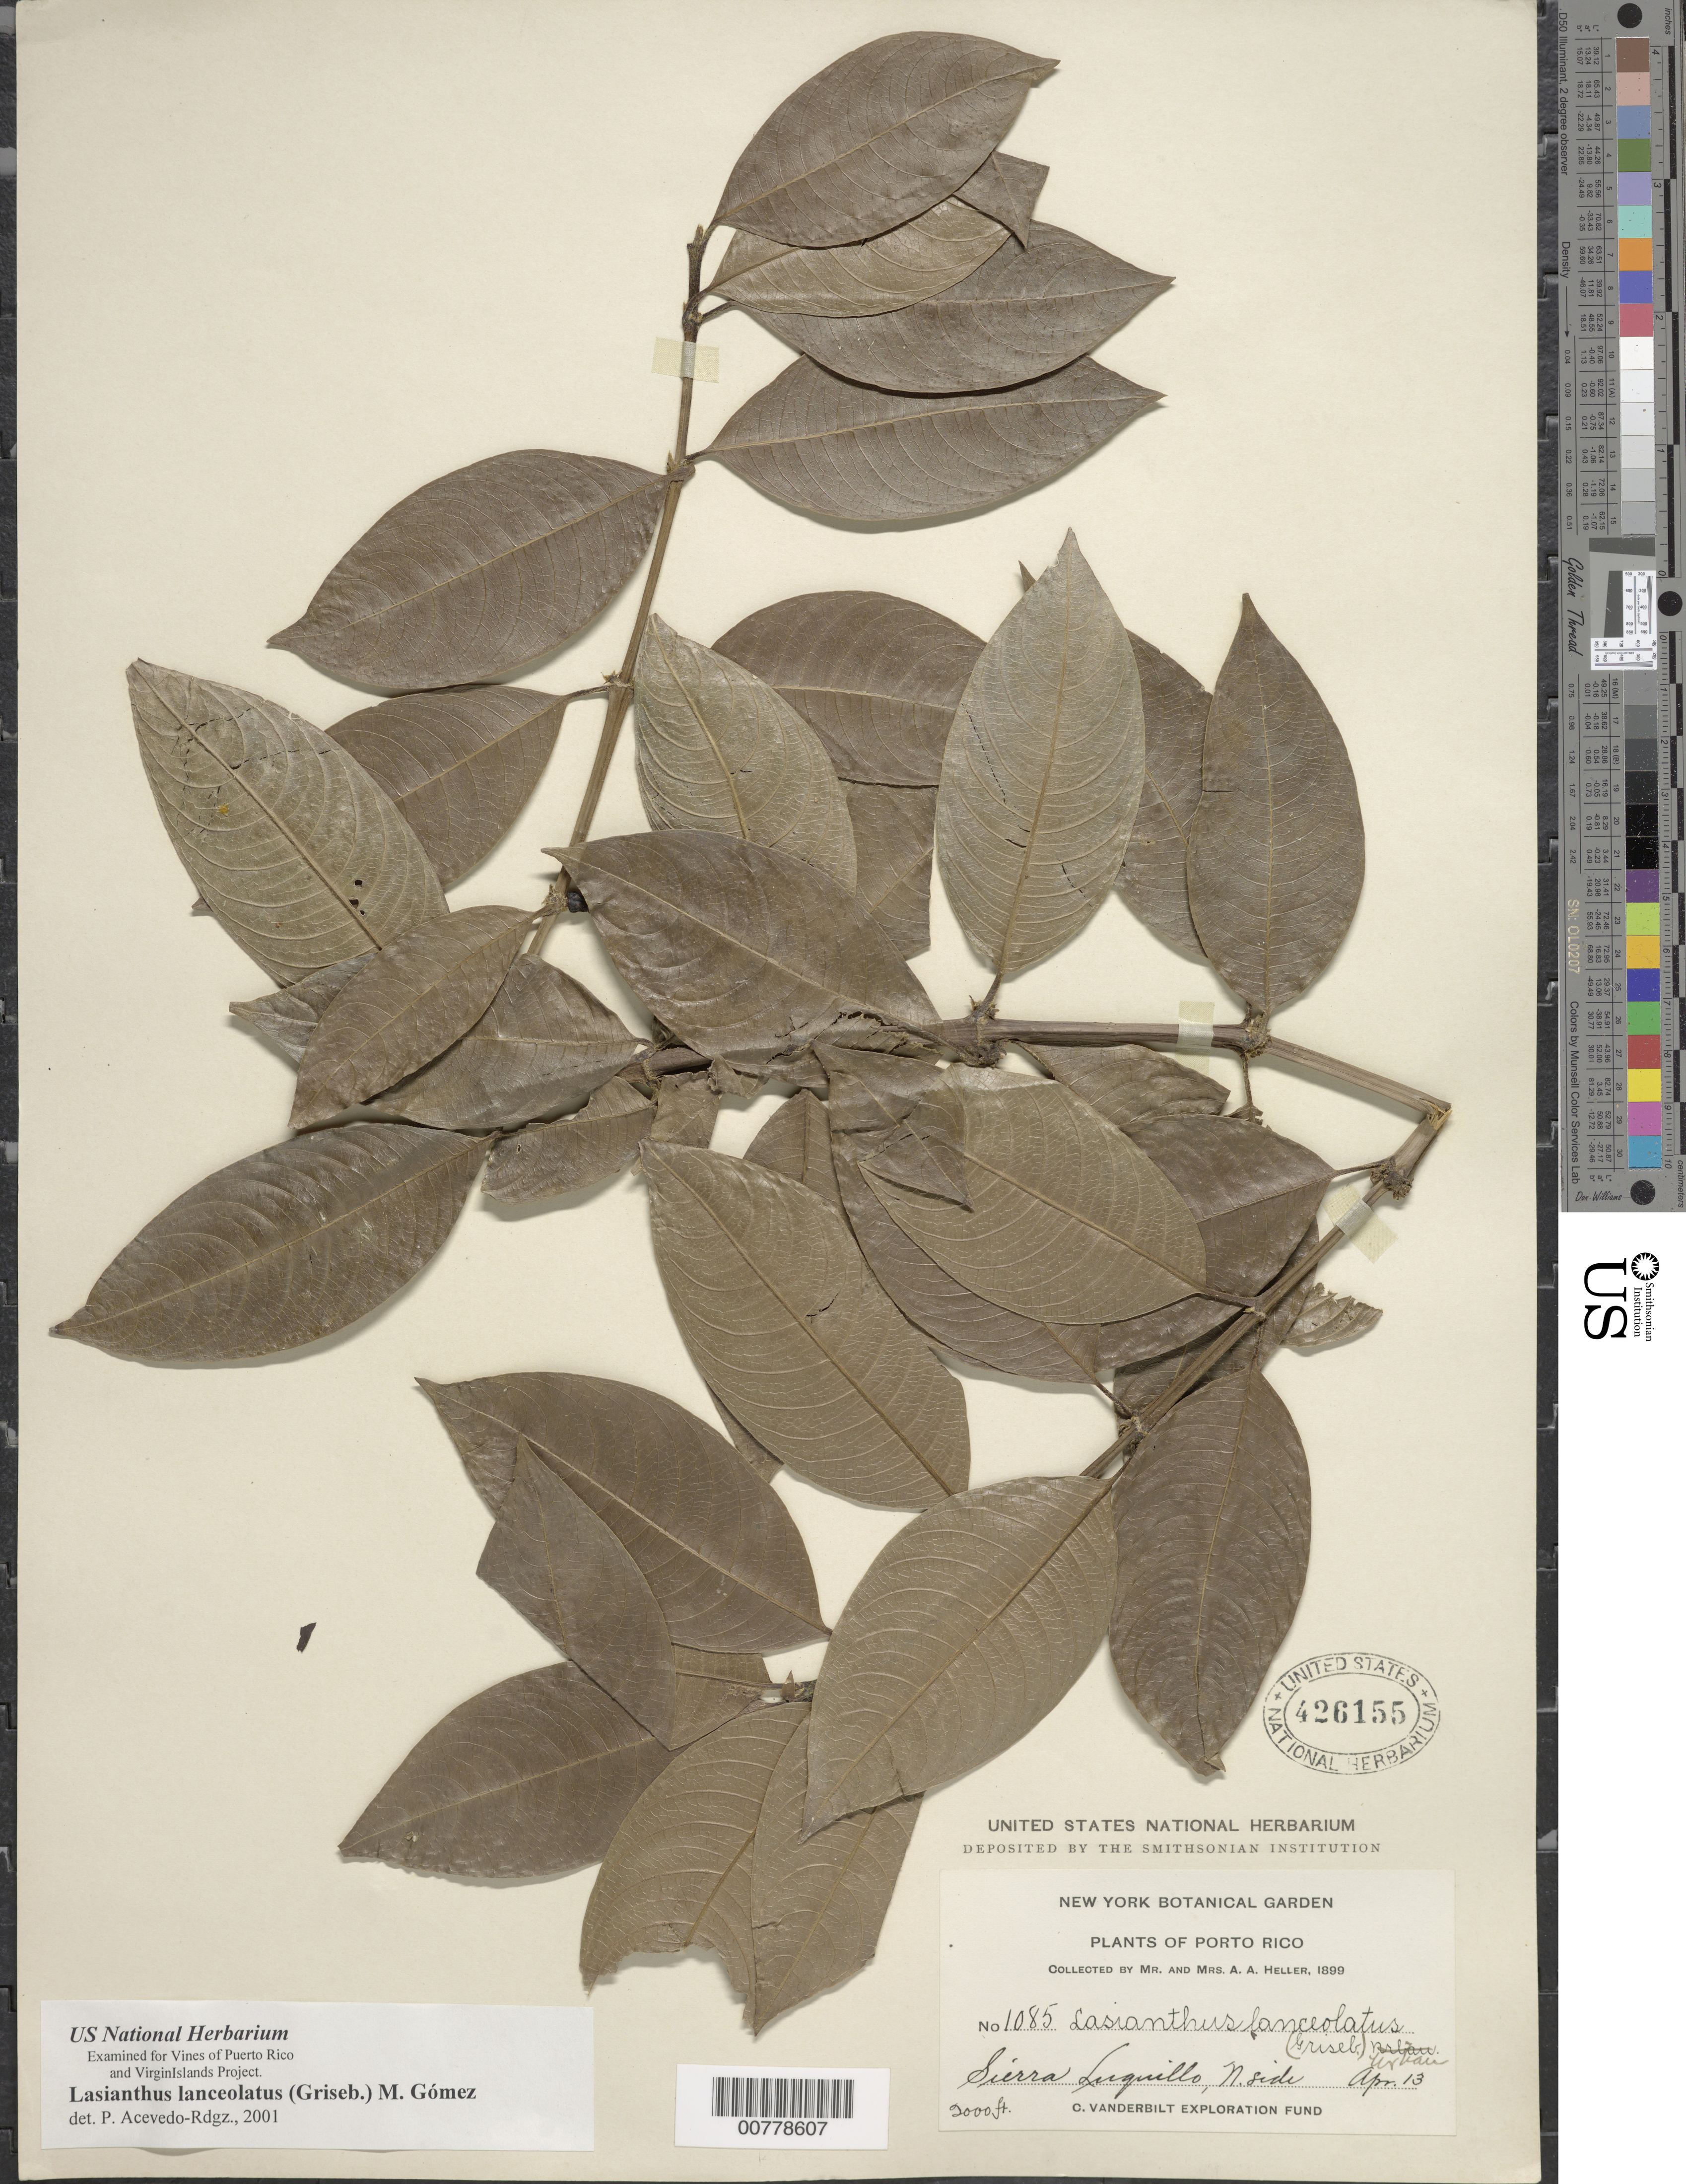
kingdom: Plantae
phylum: Tracheophyta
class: Magnoliopsida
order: Gentianales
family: Rubiaceae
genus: Lasianthus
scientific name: Lasianthus lanceolatus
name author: (Griseb.) Urb.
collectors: A. A. Heller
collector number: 1085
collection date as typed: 13 Apr 1899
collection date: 1899-04-13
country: Puerto Rico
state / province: Río Grande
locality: Sierra de Luquillo, north side.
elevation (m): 914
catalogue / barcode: US 426155